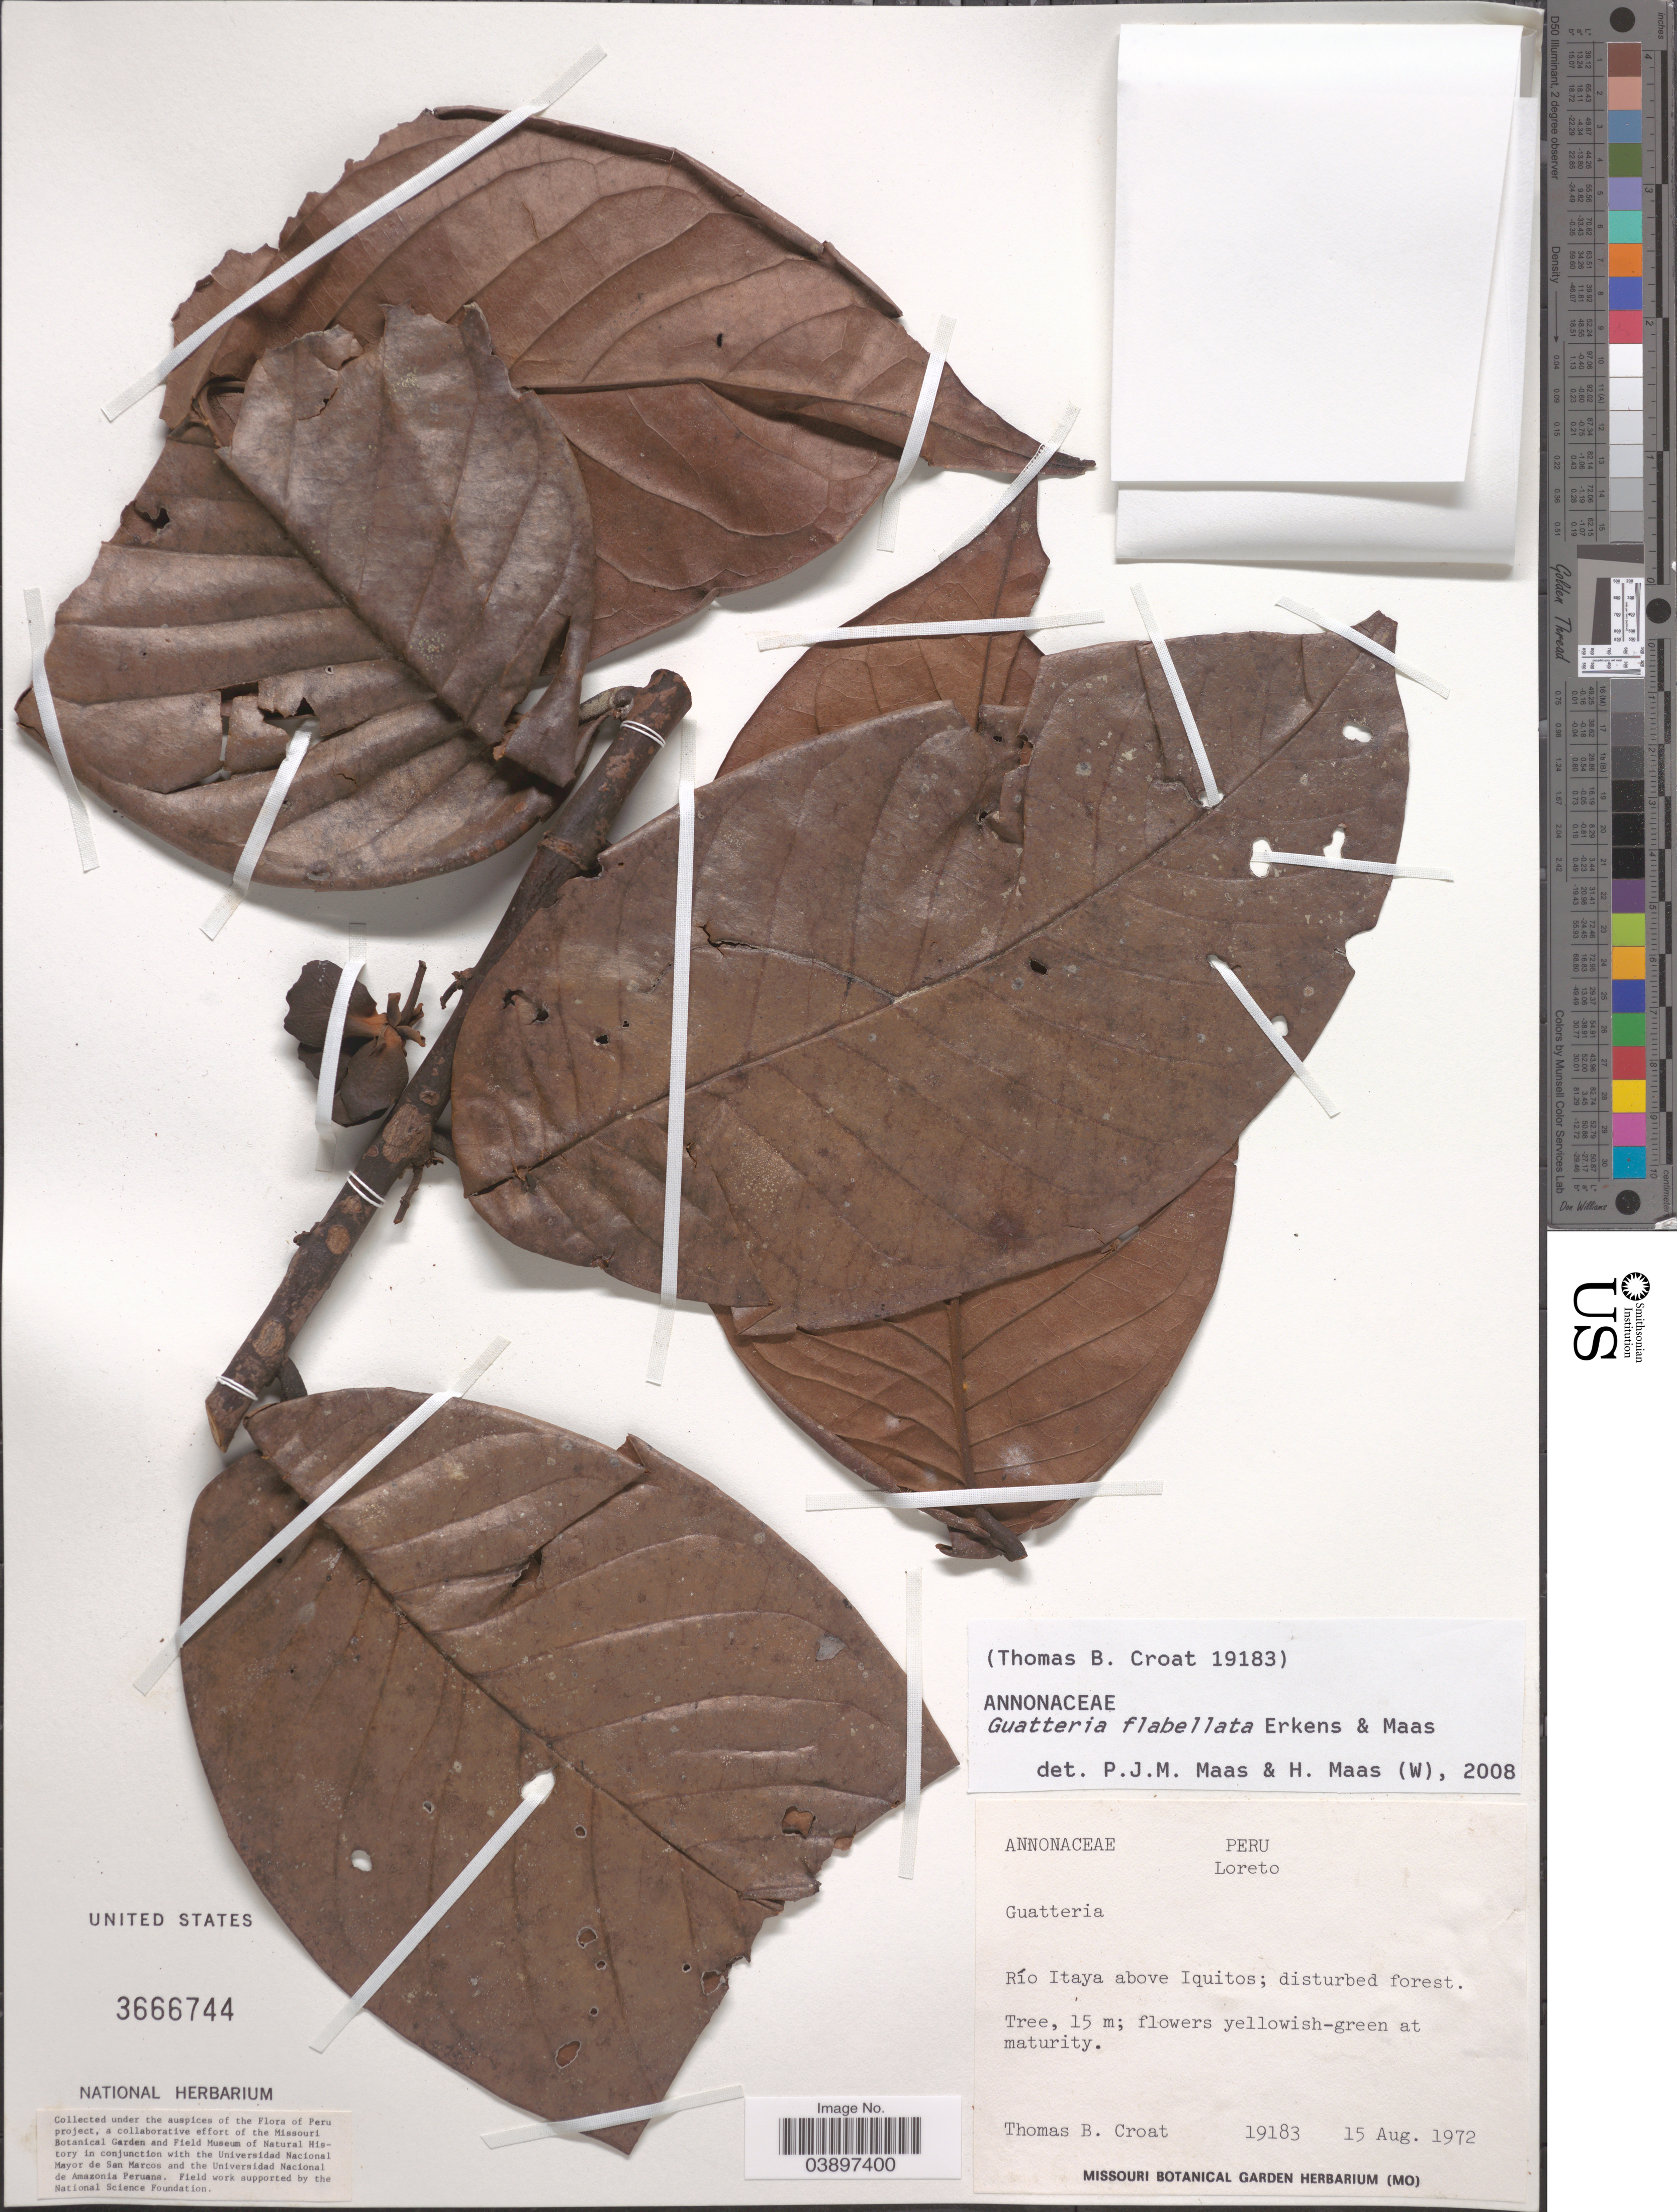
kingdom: Plantae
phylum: Tracheophyta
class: Magnoliopsida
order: Magnoliales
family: Annonaceae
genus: Guatteria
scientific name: Guatteria flabellata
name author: Erkens ex Maas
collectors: T. B. Croat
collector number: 19183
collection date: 1972-08-15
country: Peru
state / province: Loreto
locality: Río Itaya above Iquitos; disturbed forest.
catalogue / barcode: US 3666744